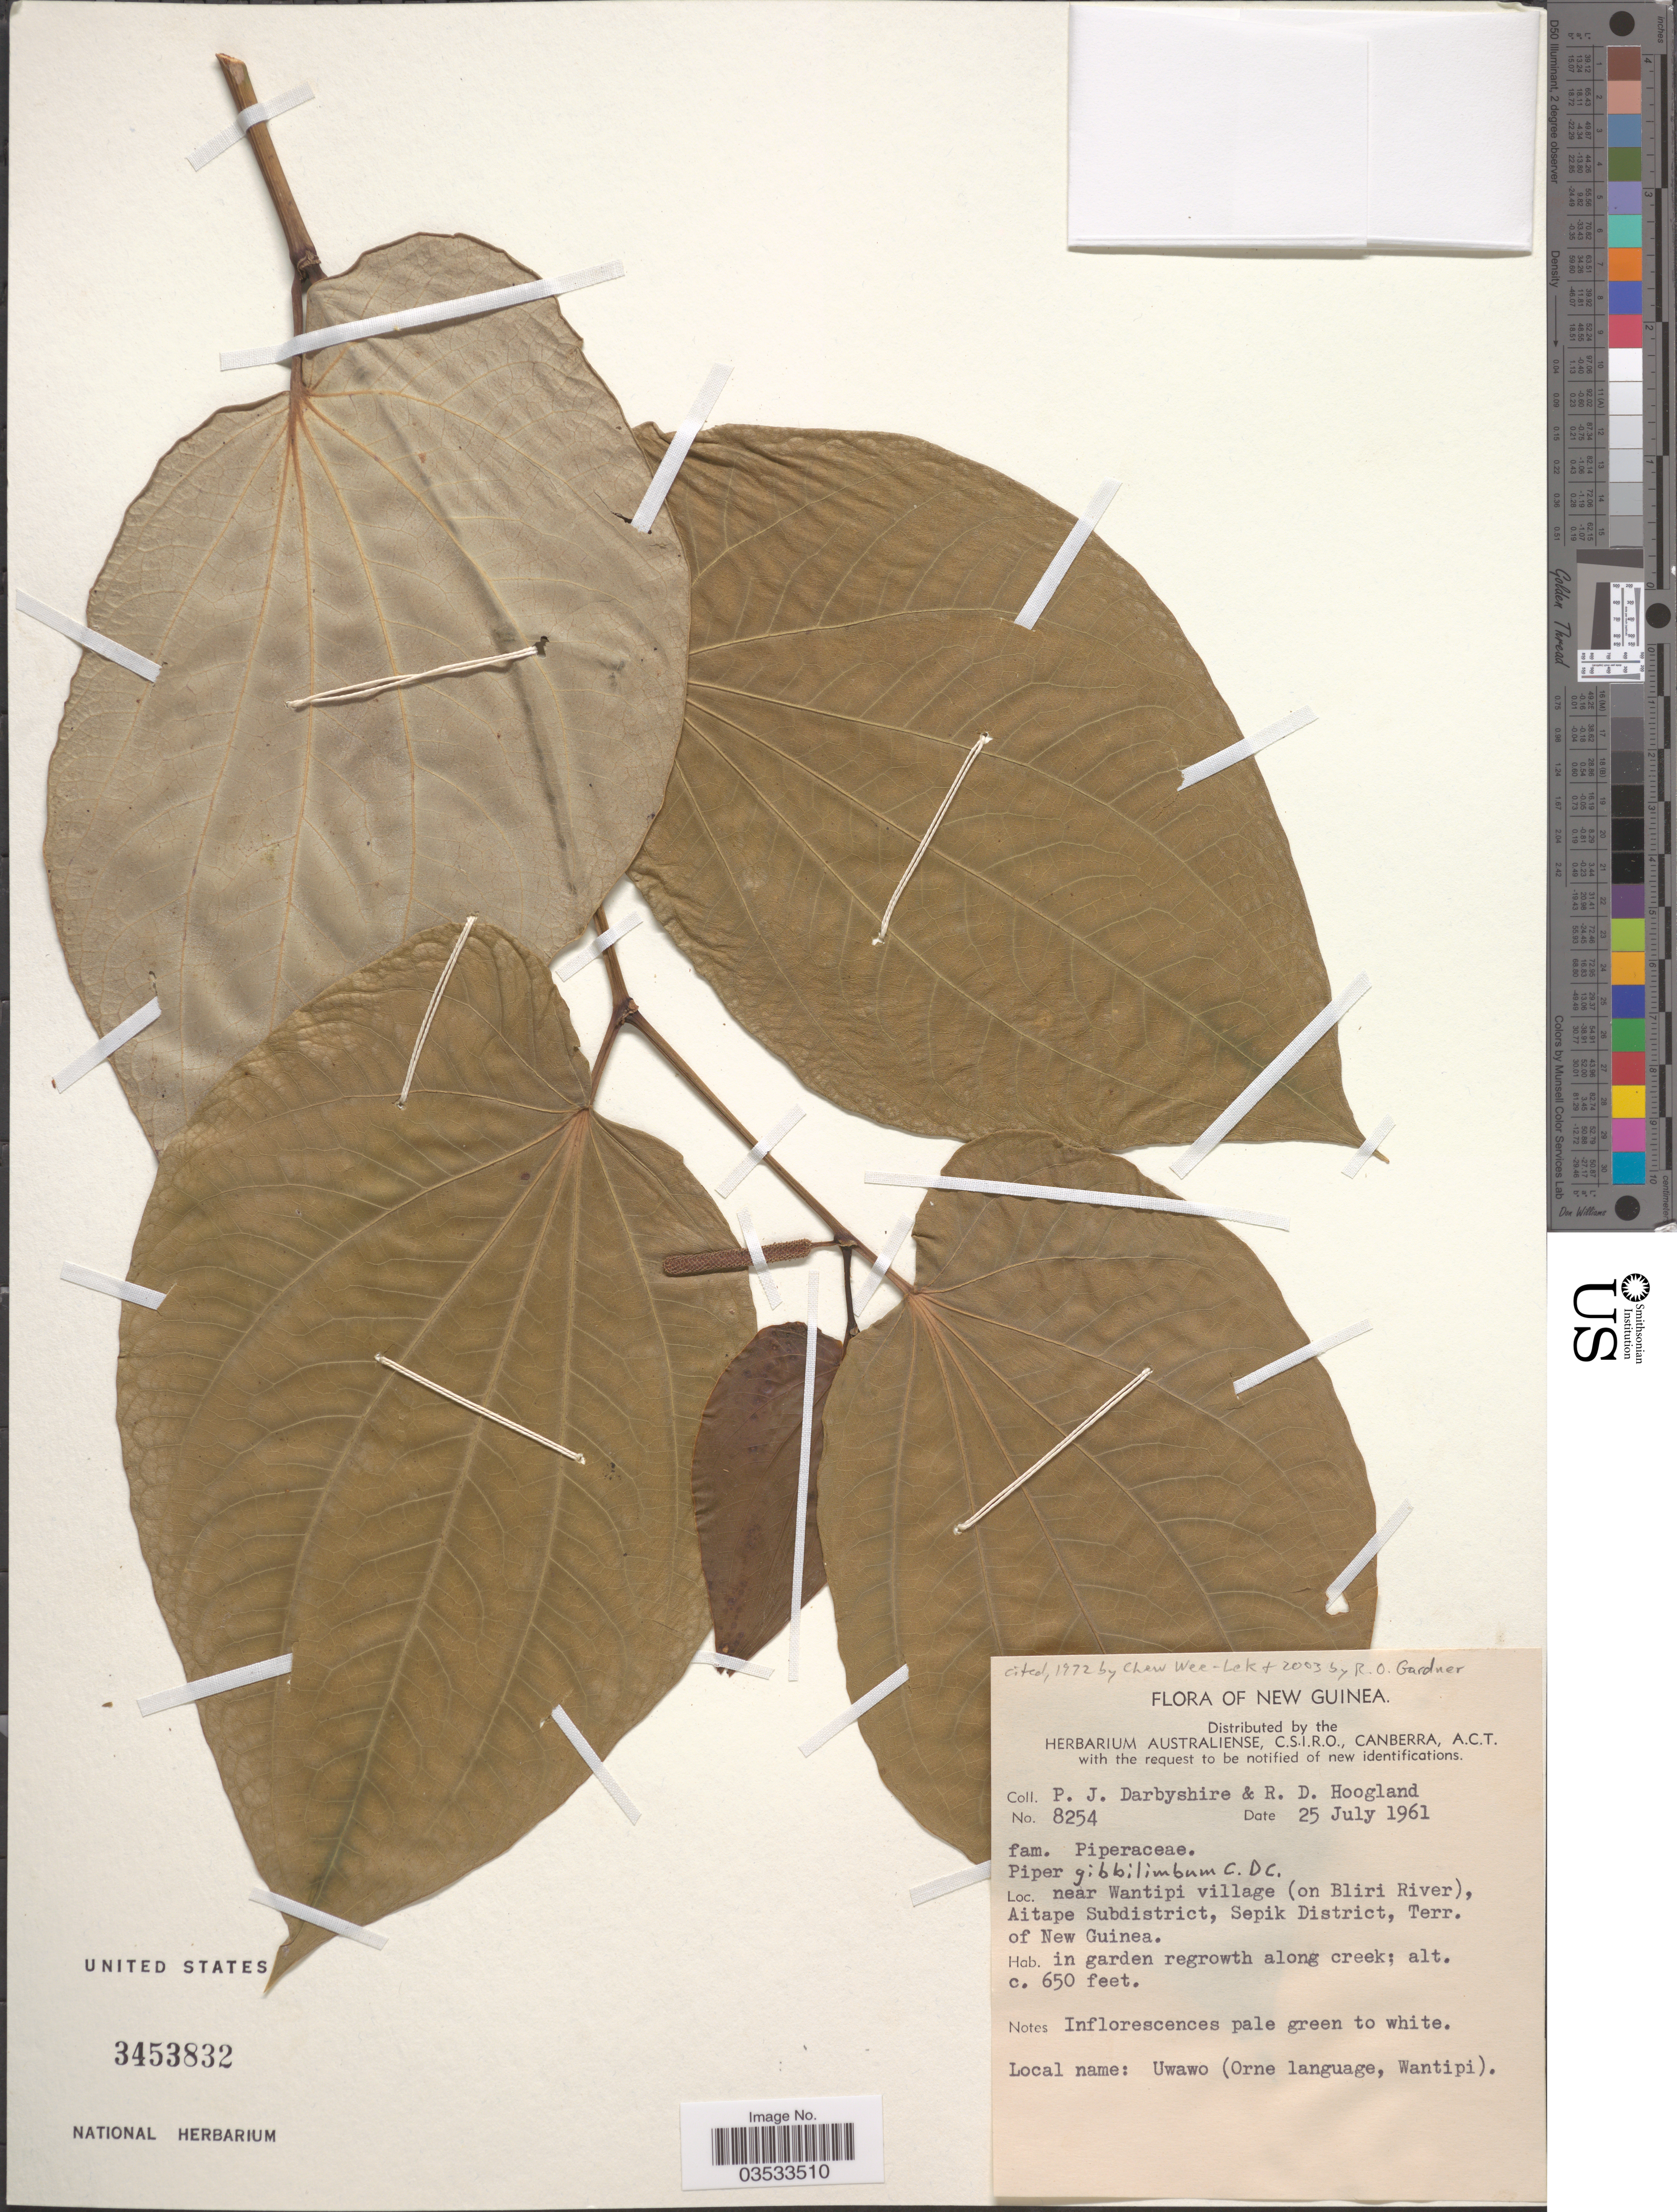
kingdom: Plantae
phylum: Tracheophyta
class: Magnoliopsida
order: Piperales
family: Piperaceae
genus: Piper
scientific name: Piper gibbilimbum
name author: C. DC.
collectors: P. Darbyshire & R. D. Hoogland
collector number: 8254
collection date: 1961-07-25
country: Papua New Guinea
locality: Near Wantipi village (on Bliri River), Aitape Subdistrict, Sepik District, Terr. of New Guinea. In garden regrowth along creek.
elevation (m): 198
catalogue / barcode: US 3453832